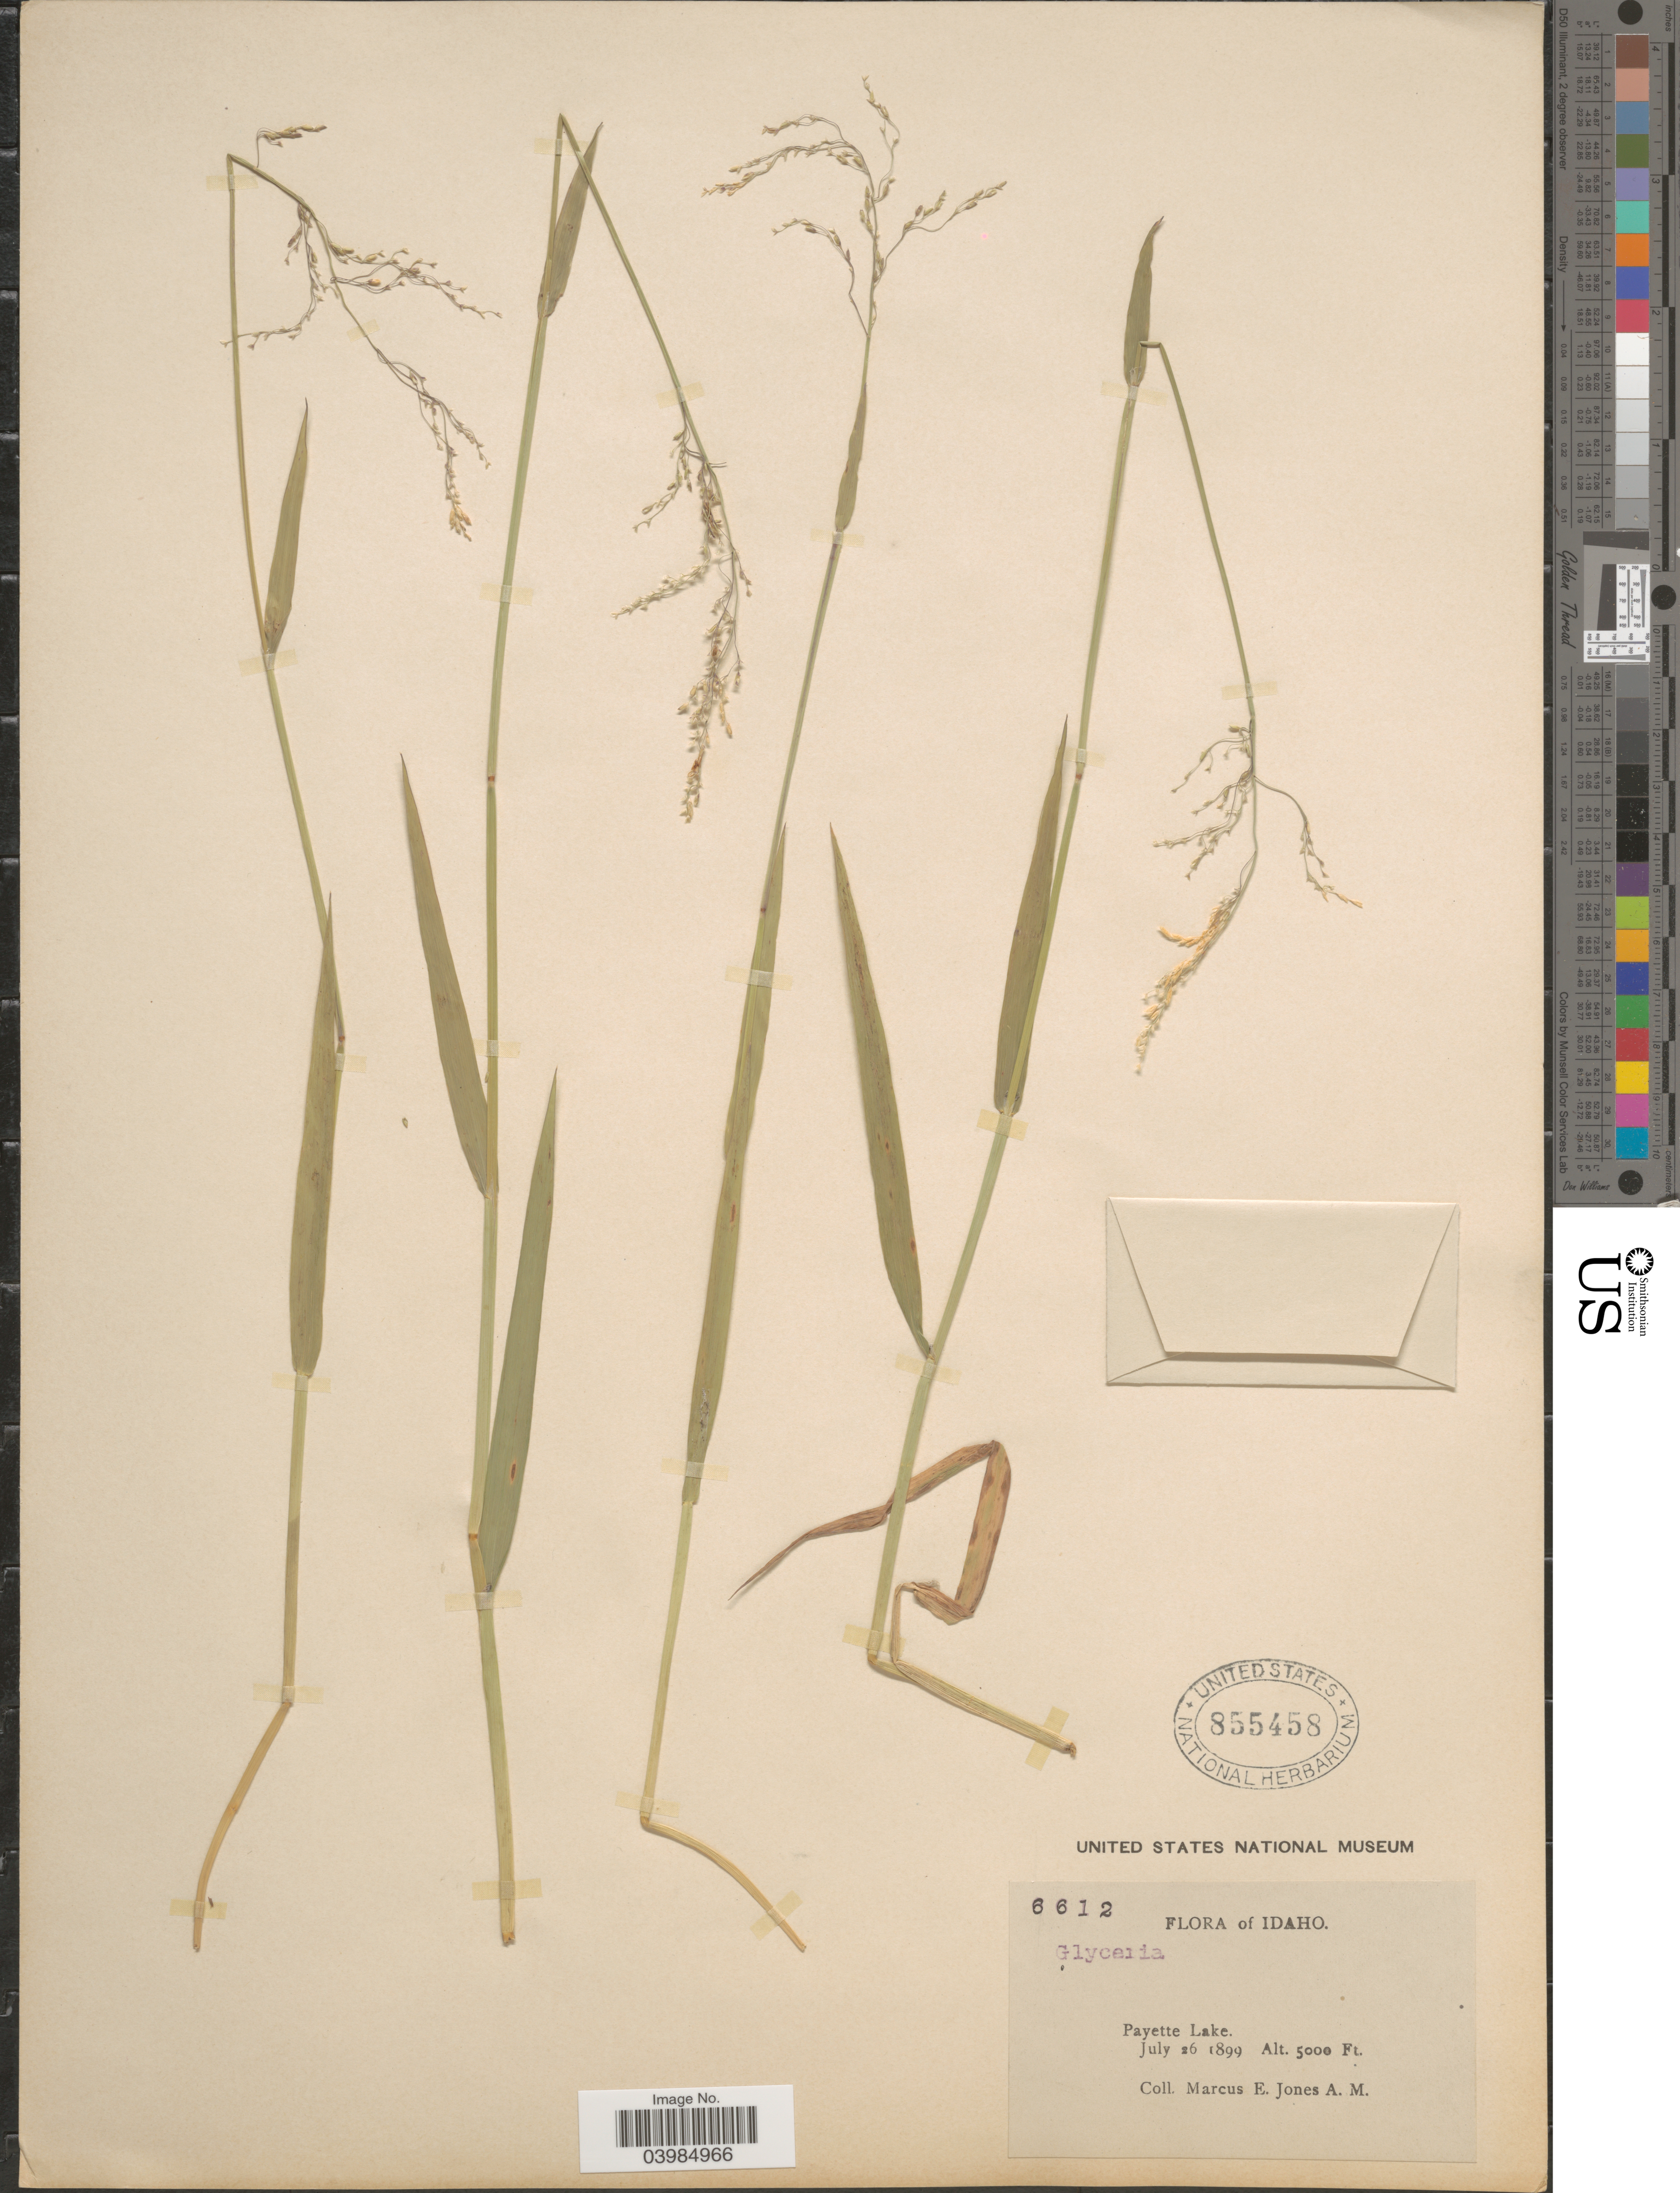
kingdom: Plantae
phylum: Tracheophyta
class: Liliopsida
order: Poales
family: Poaceae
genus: Glyceria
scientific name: Glyceria sp.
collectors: M. E. Jones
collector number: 6612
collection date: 1899-07-26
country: United States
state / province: Idaho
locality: Payette Lake.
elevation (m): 1524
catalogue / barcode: US 855458